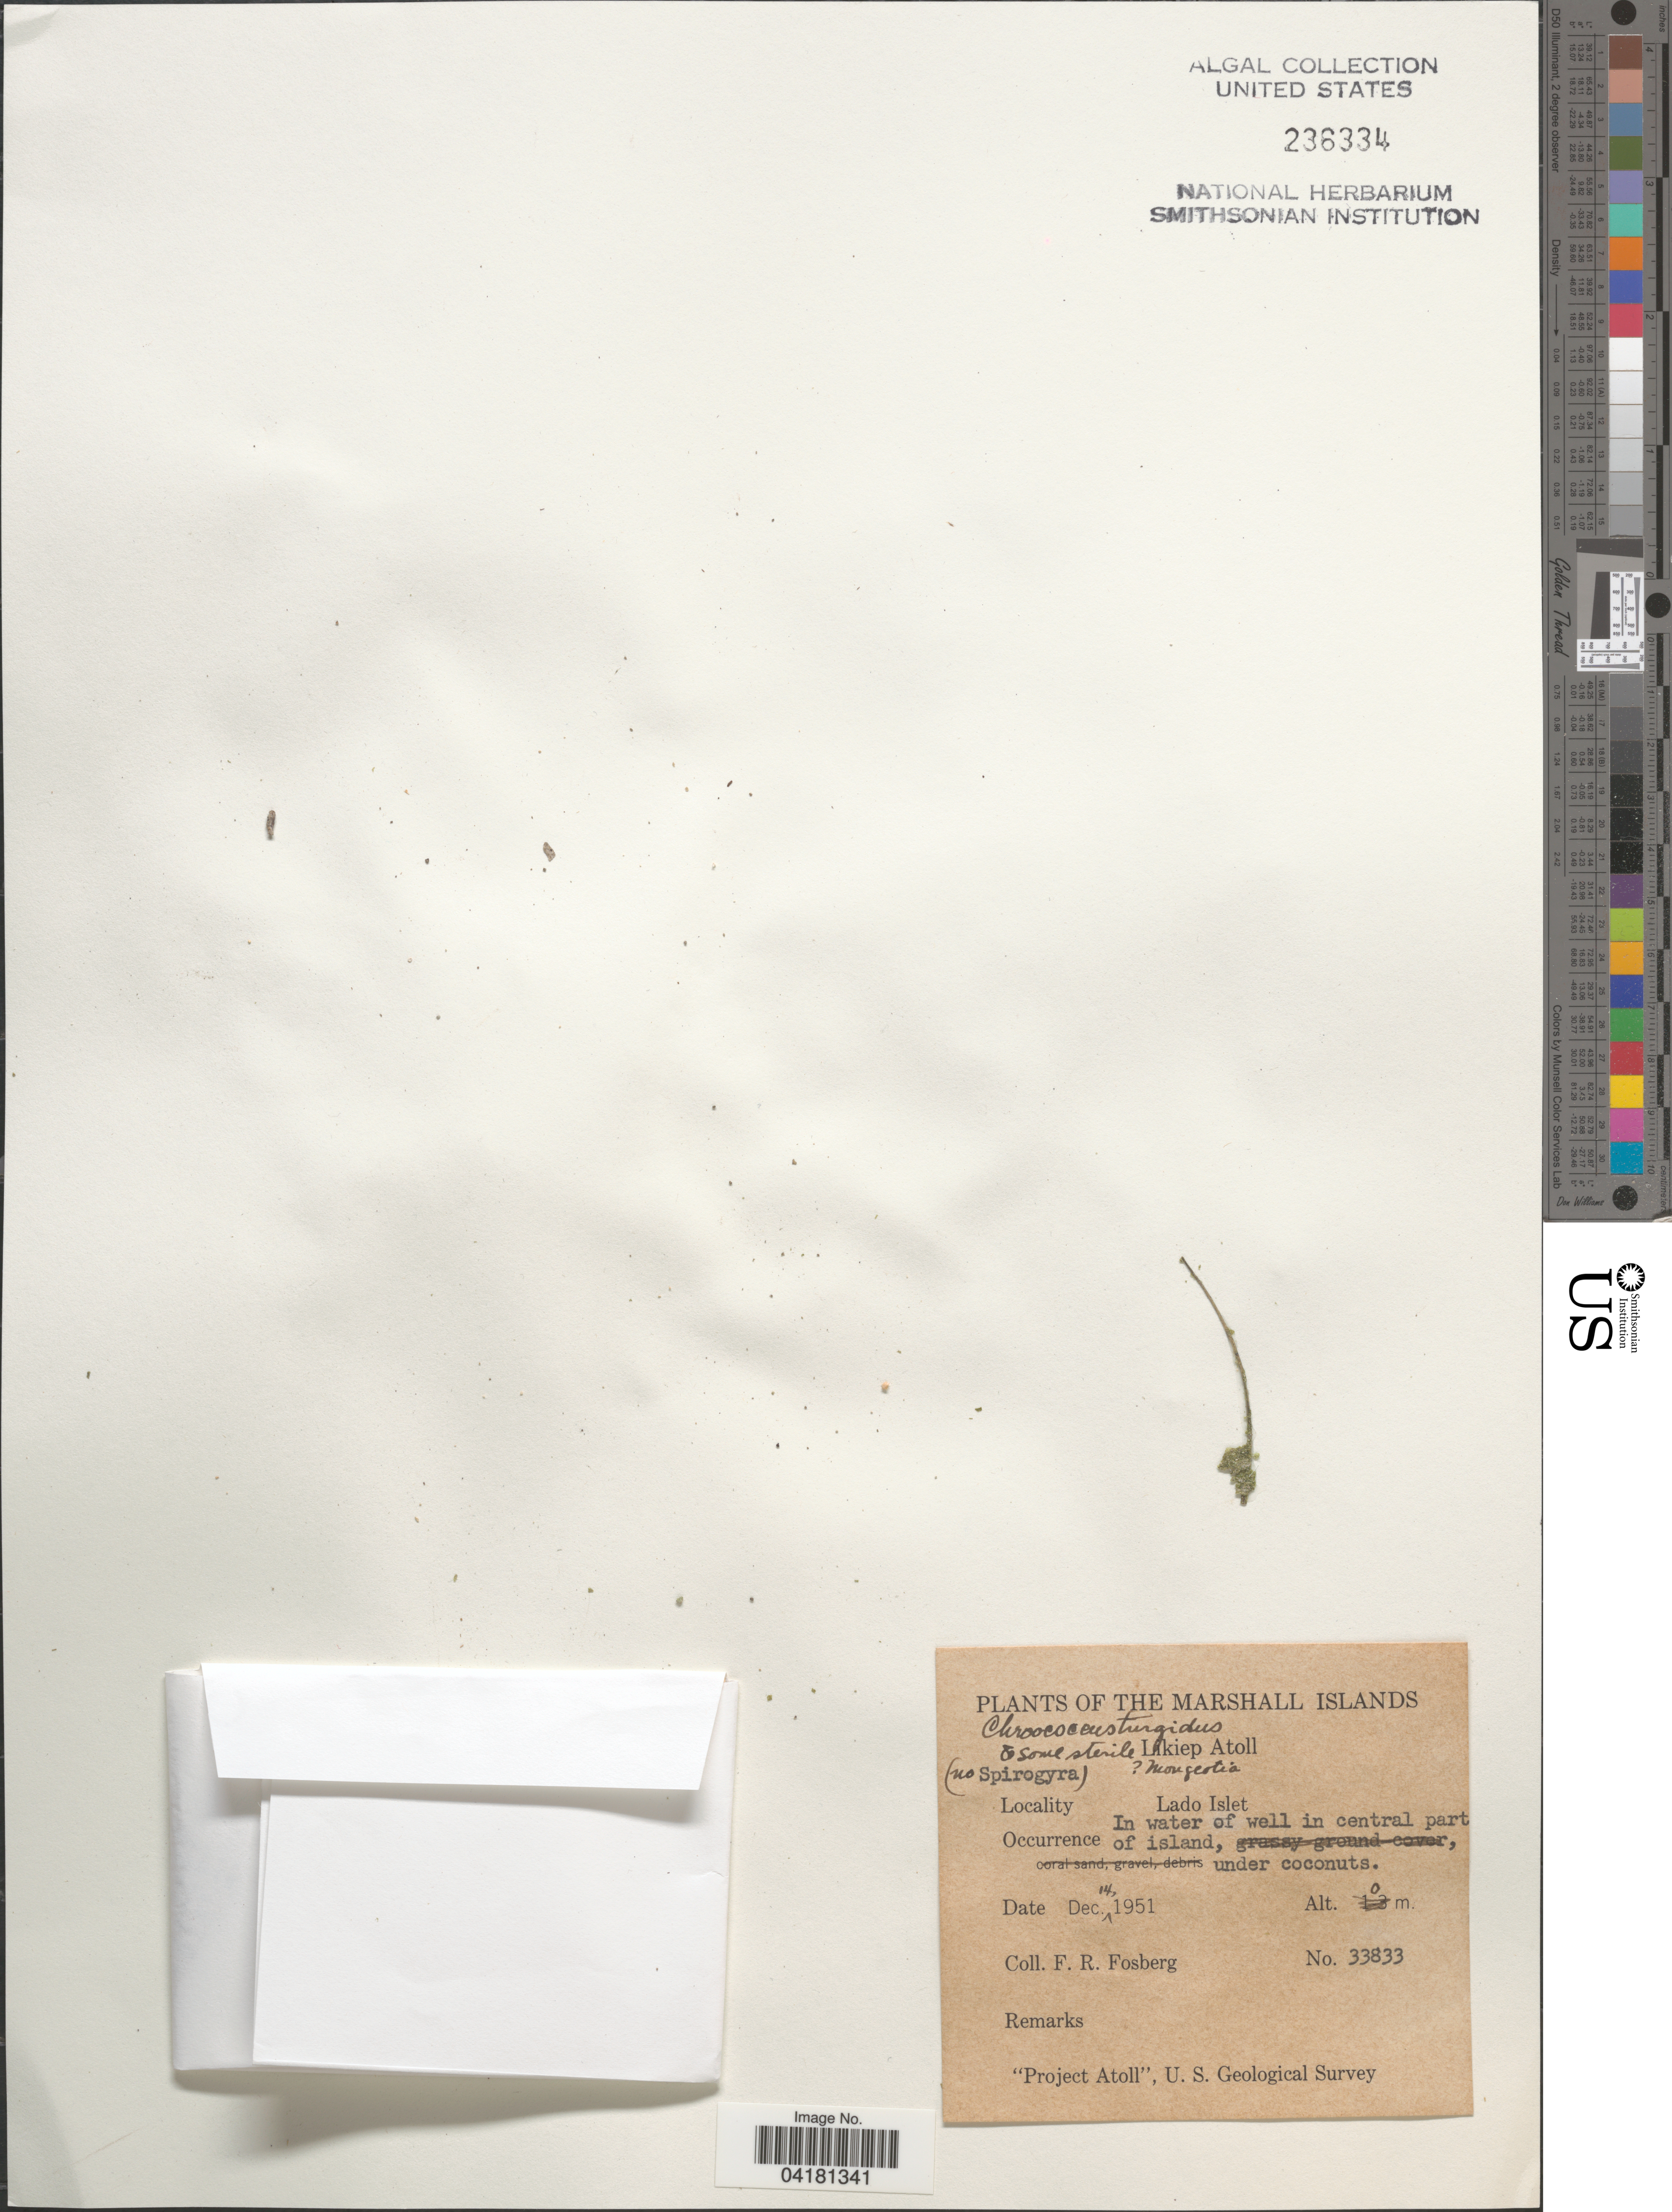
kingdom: Bacteria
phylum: Cyanobacteria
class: Cyanobacteriia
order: Cyanobacteriales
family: Microcystaceae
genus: Chroococcus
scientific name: Chroococcus turgidus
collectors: F. R. Fosberg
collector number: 33833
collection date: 1951-12-14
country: Marshall Islands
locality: Likiep Atoll. Lado Islet. In water of well in central part of island, under coconuts. "Project Atoll", U. S. Geological Survey.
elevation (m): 0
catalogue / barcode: US 236334